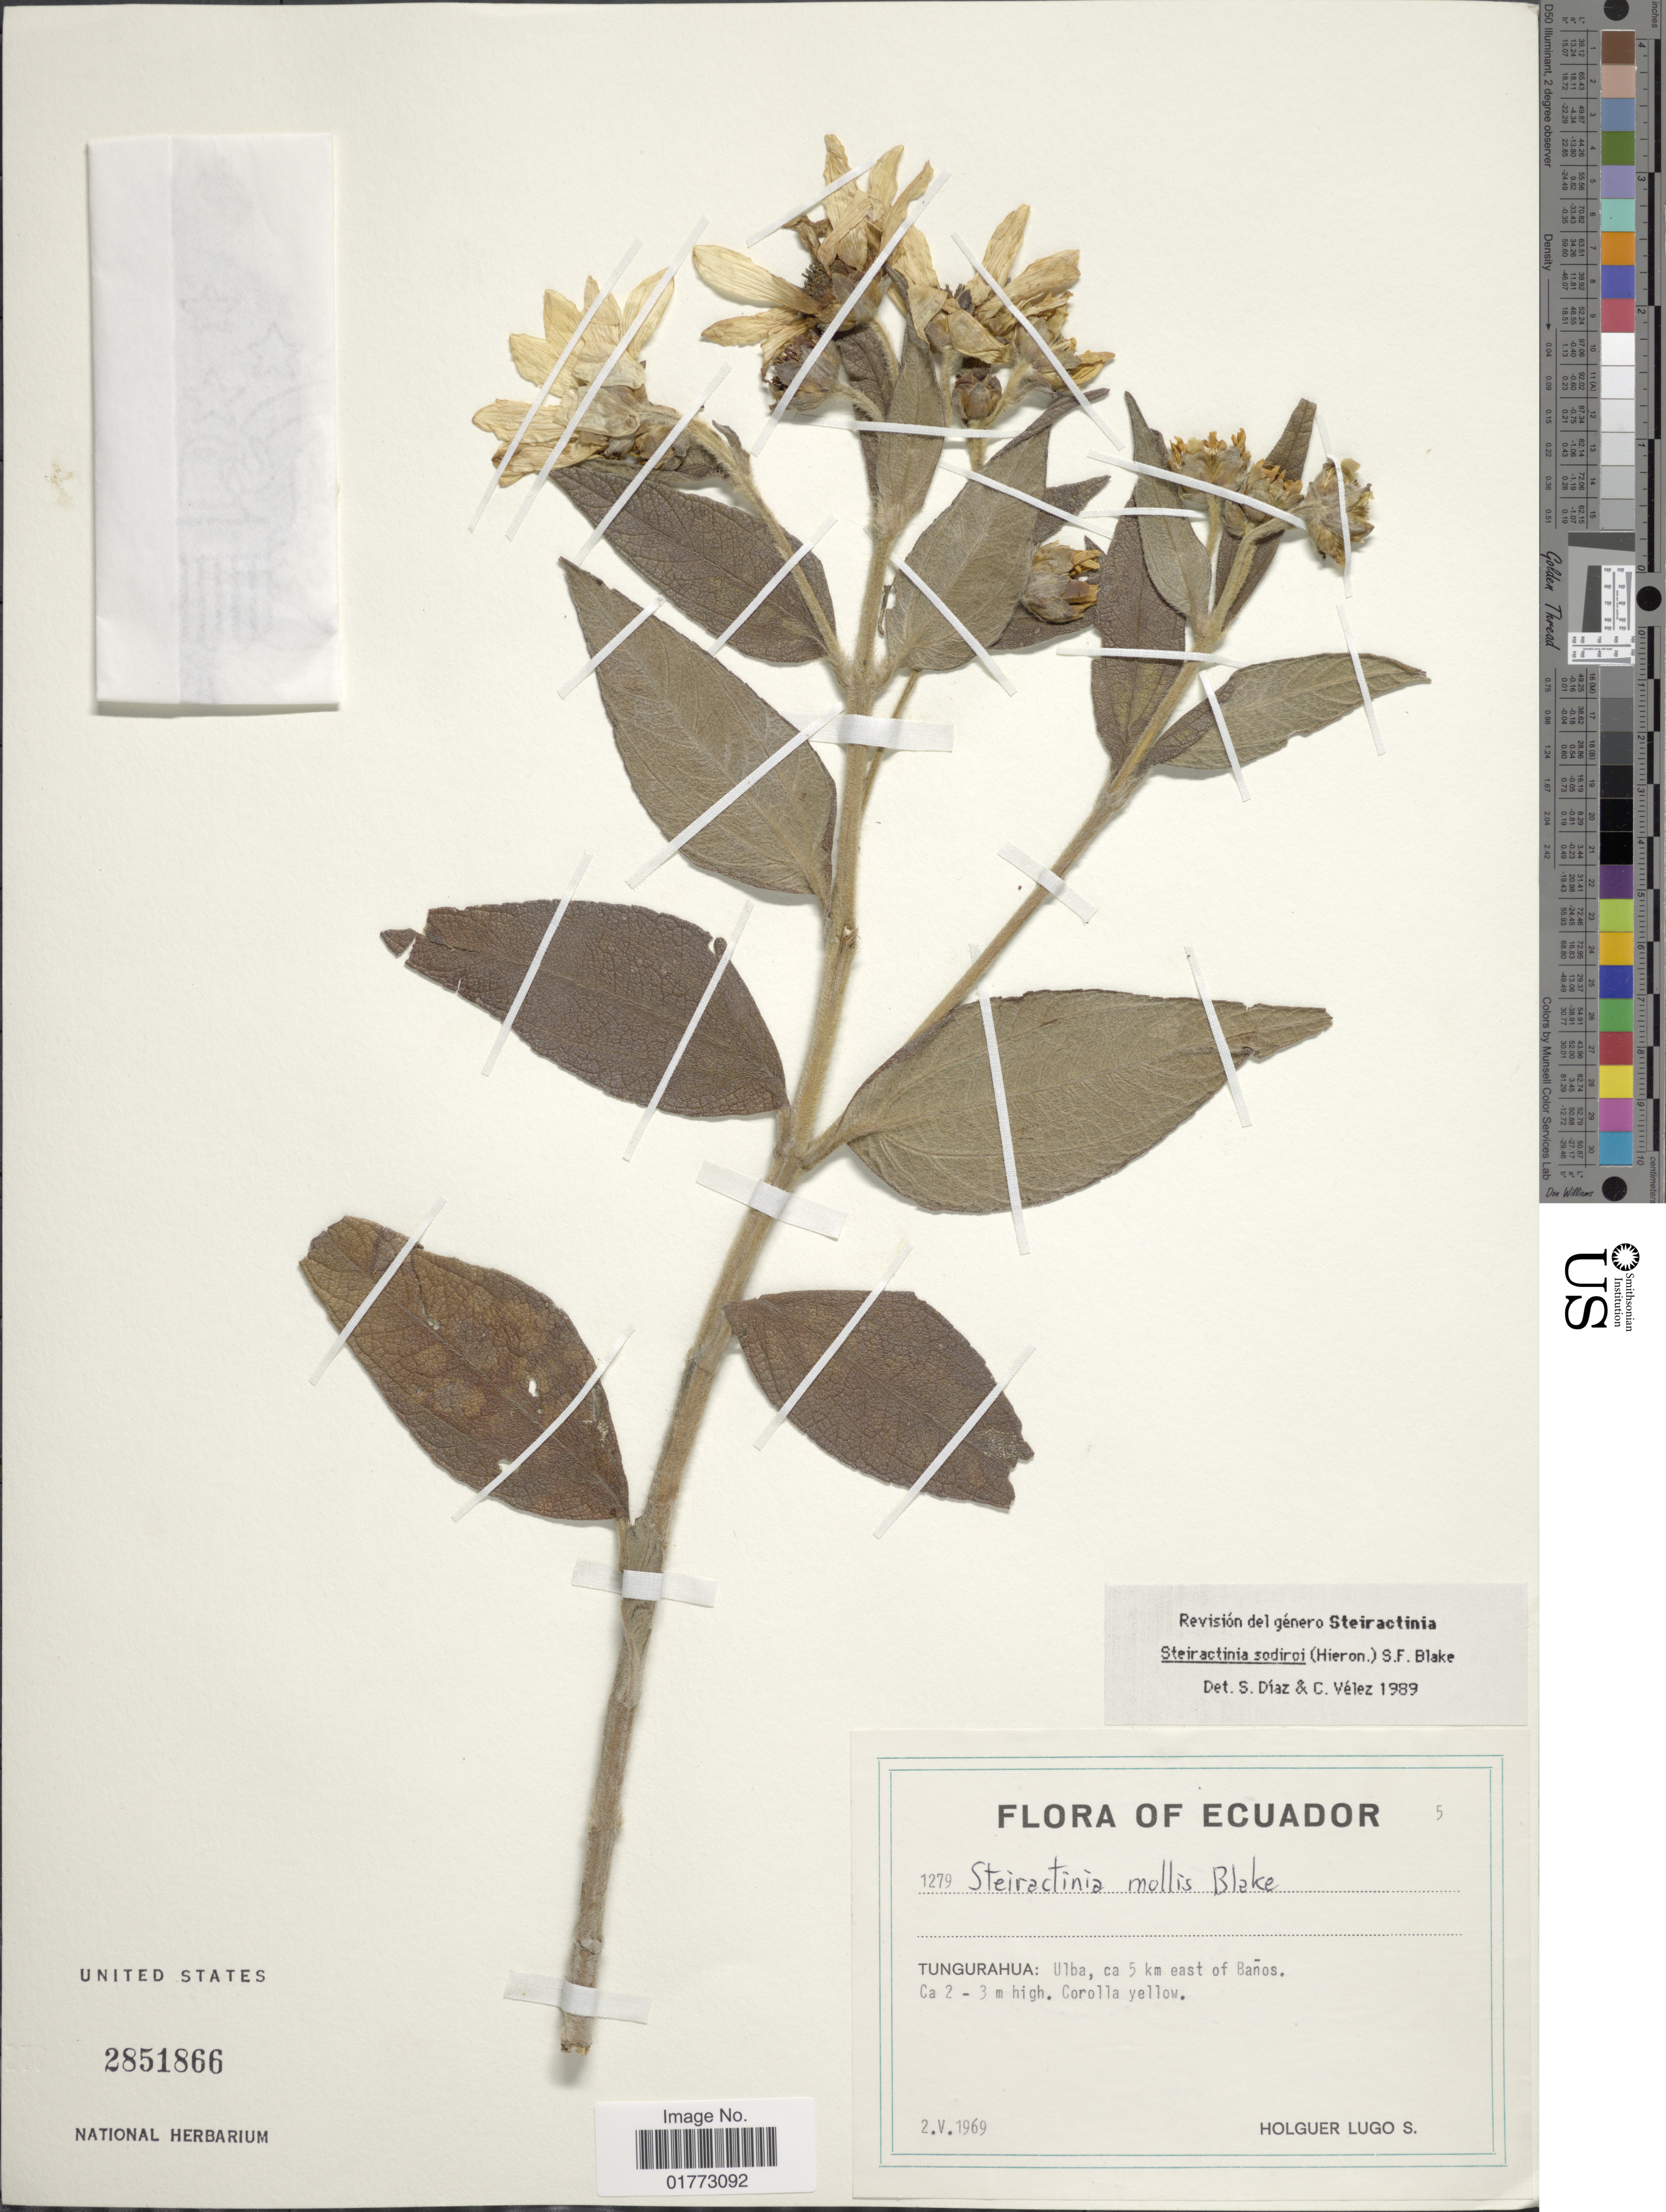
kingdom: Plantae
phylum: Tracheophyta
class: Magnoliopsida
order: Asterales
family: Asteraceae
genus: Steiractinia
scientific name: Steiractinia sodiroi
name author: (Hieron. ex Sodiro) S.F. Blake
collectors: H. Lugo S.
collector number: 1279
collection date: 1969-05-02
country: Ecuador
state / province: Tungurahua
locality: Ulba, ca 5 km east of Banos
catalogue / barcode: US 2851866